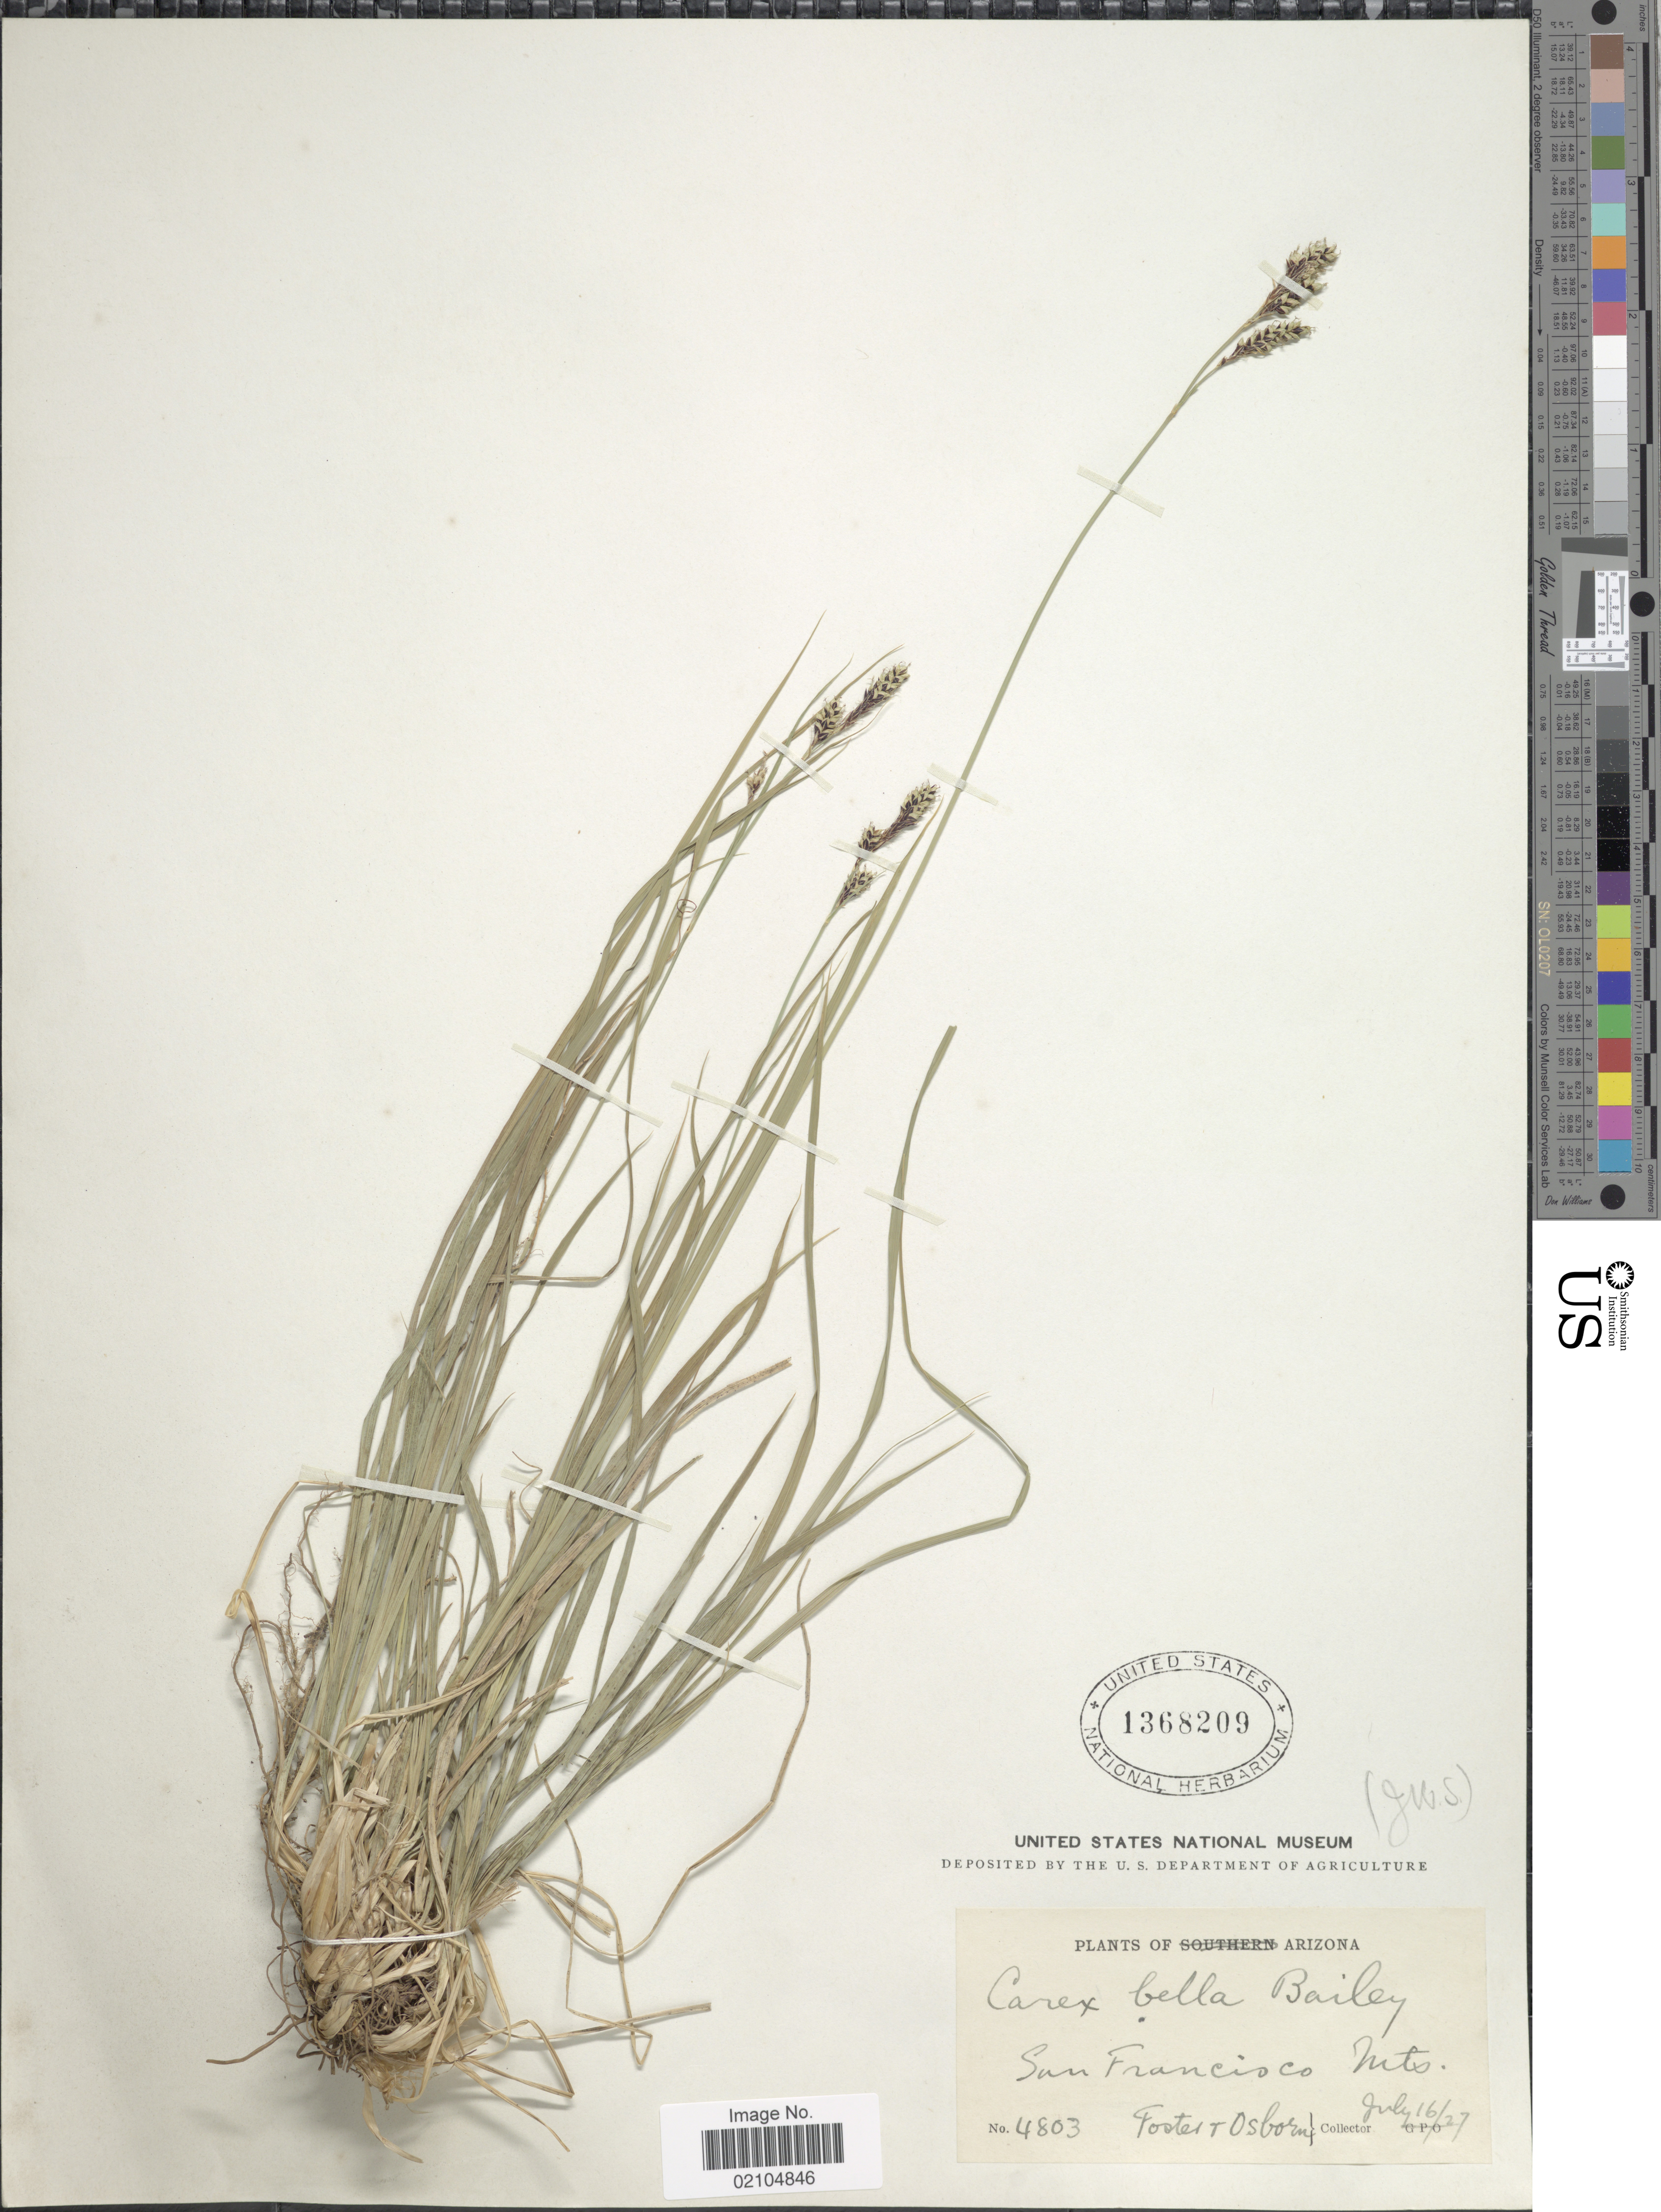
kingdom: Plantae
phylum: Tracheophyta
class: Liliopsida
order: Poales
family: Cyperaceae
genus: Carex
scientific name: Carex bella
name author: L.H. Bailey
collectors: -. Foster & -- Osborn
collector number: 4803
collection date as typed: Transcribed d/m/y: 16/7/27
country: United States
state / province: Arizona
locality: San Francisco Mts.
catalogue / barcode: US 1368209